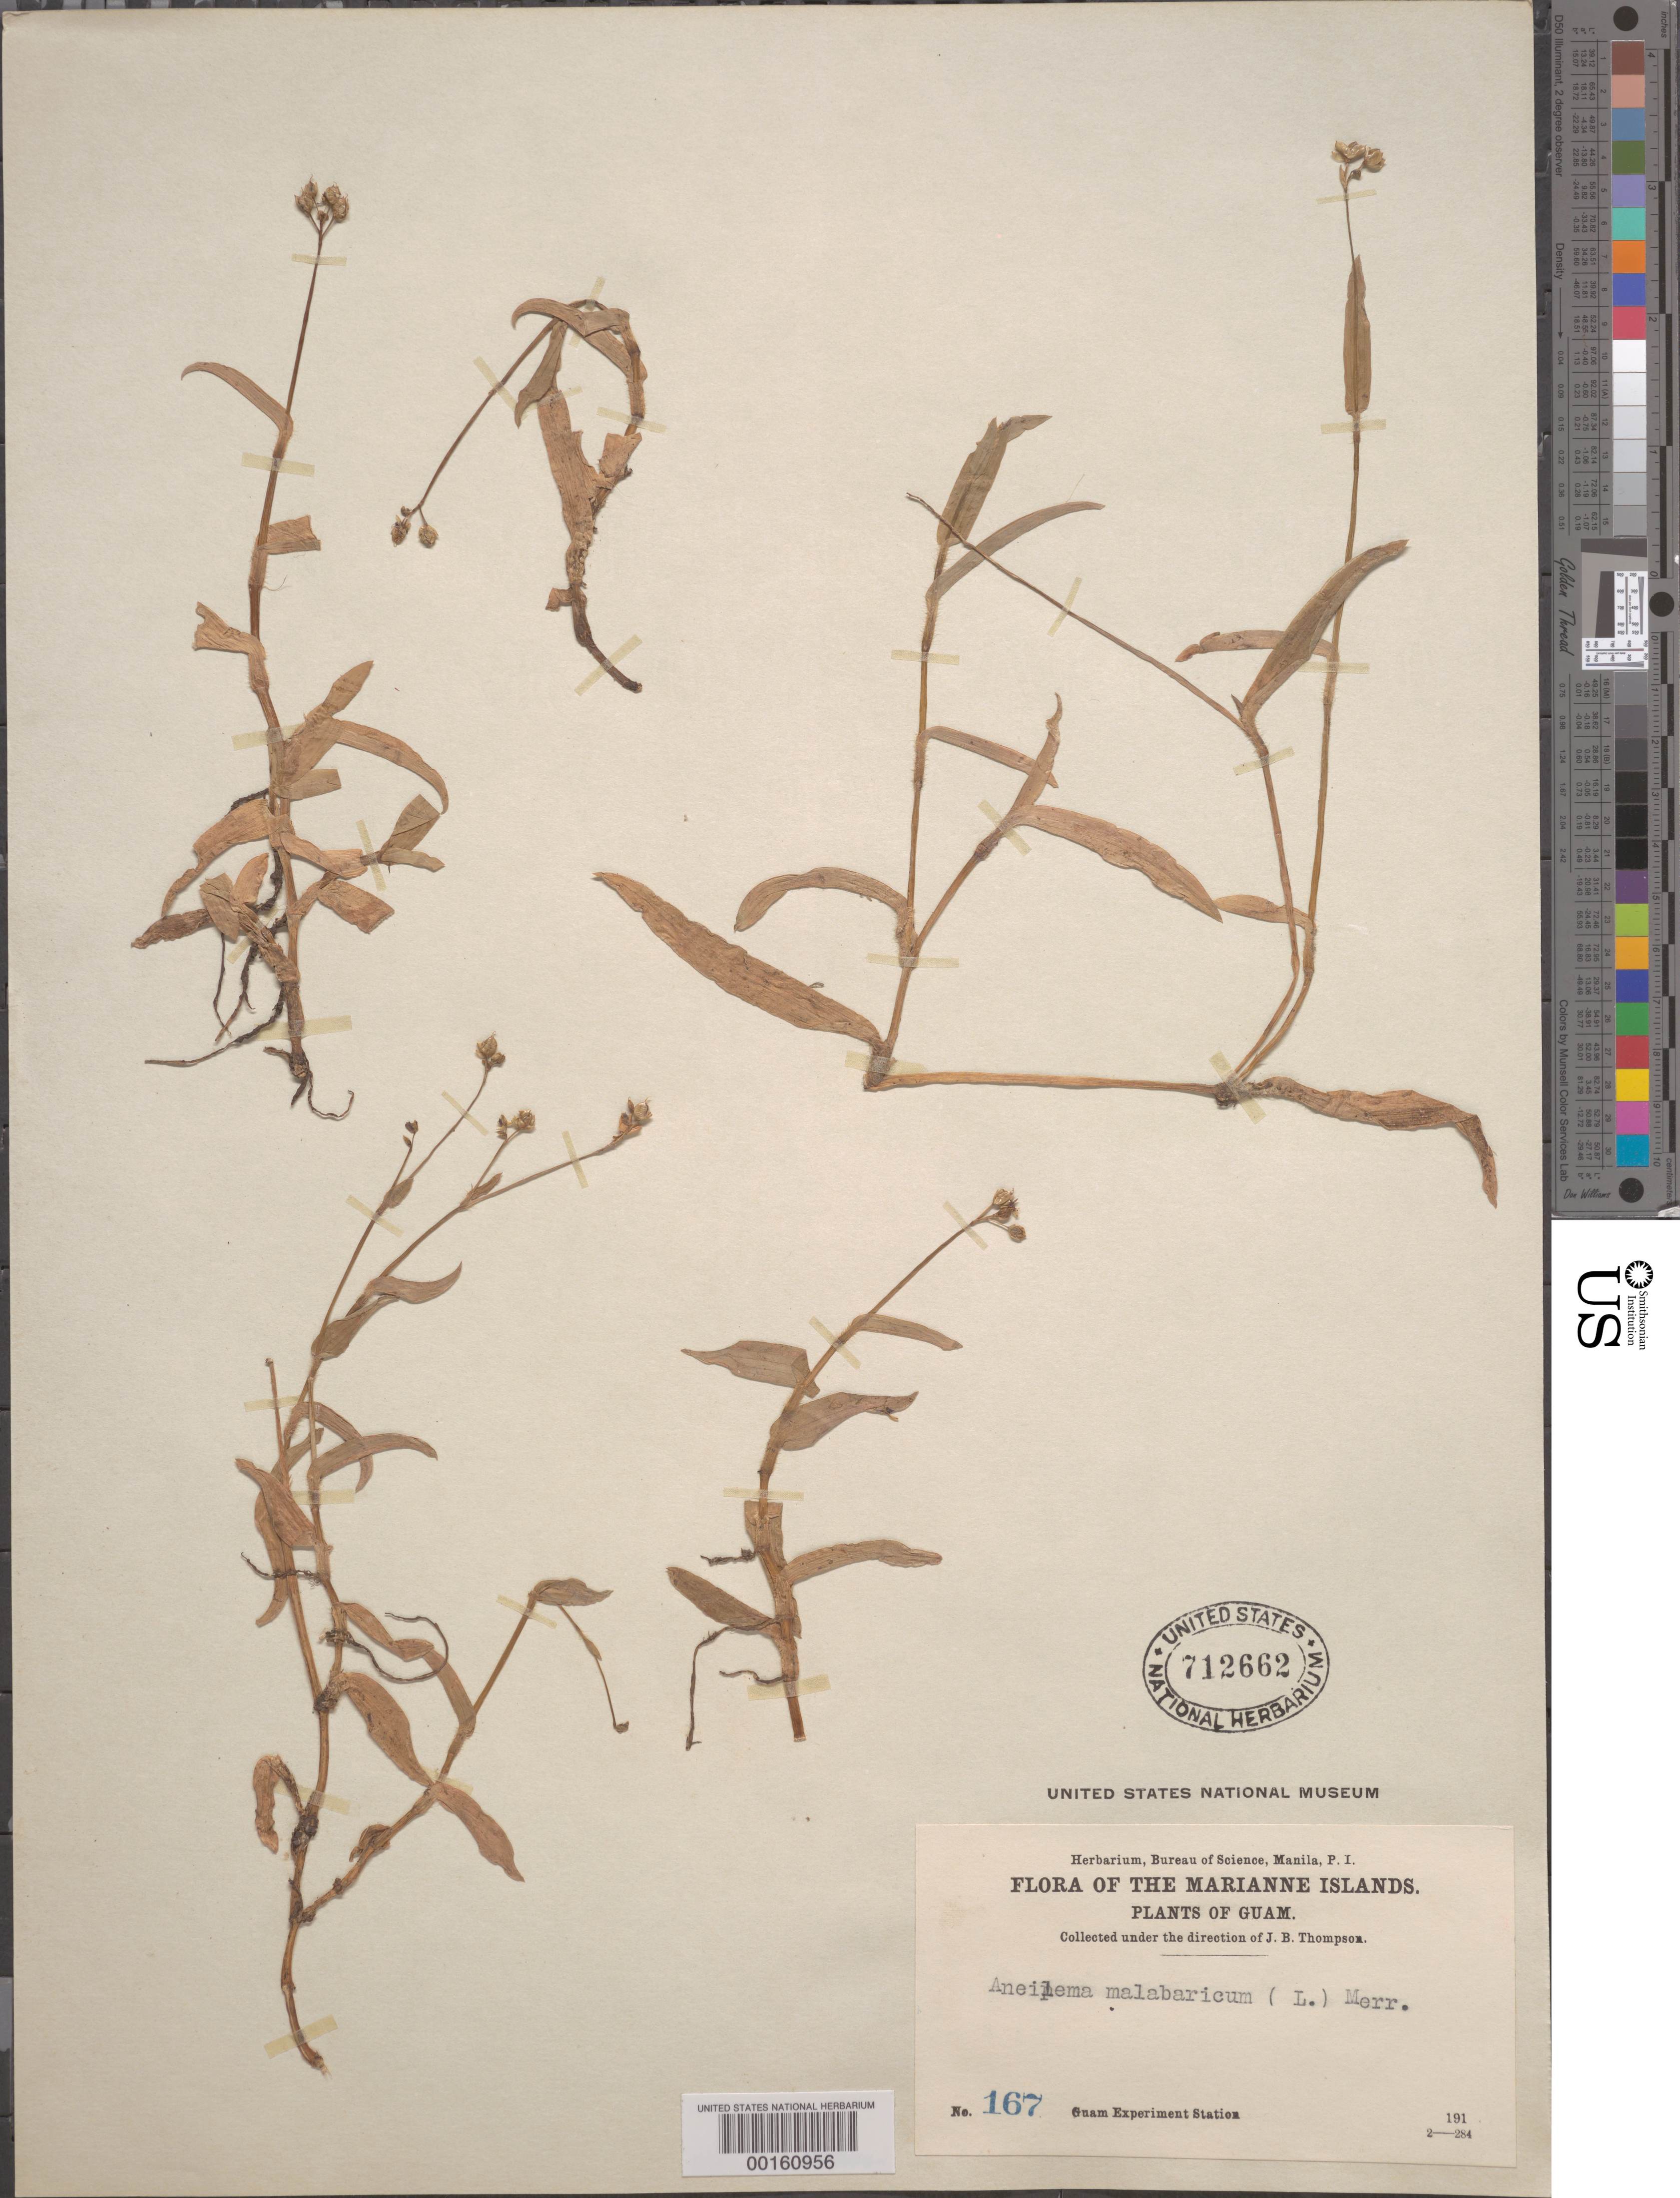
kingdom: Plantae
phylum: Tracheophyta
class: Liliopsida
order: Commelinales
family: Commelinaceae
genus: Murdannia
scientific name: Murdannia nudiflora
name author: (L.) Brenan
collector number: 167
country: Guam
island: Guam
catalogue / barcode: US 712662